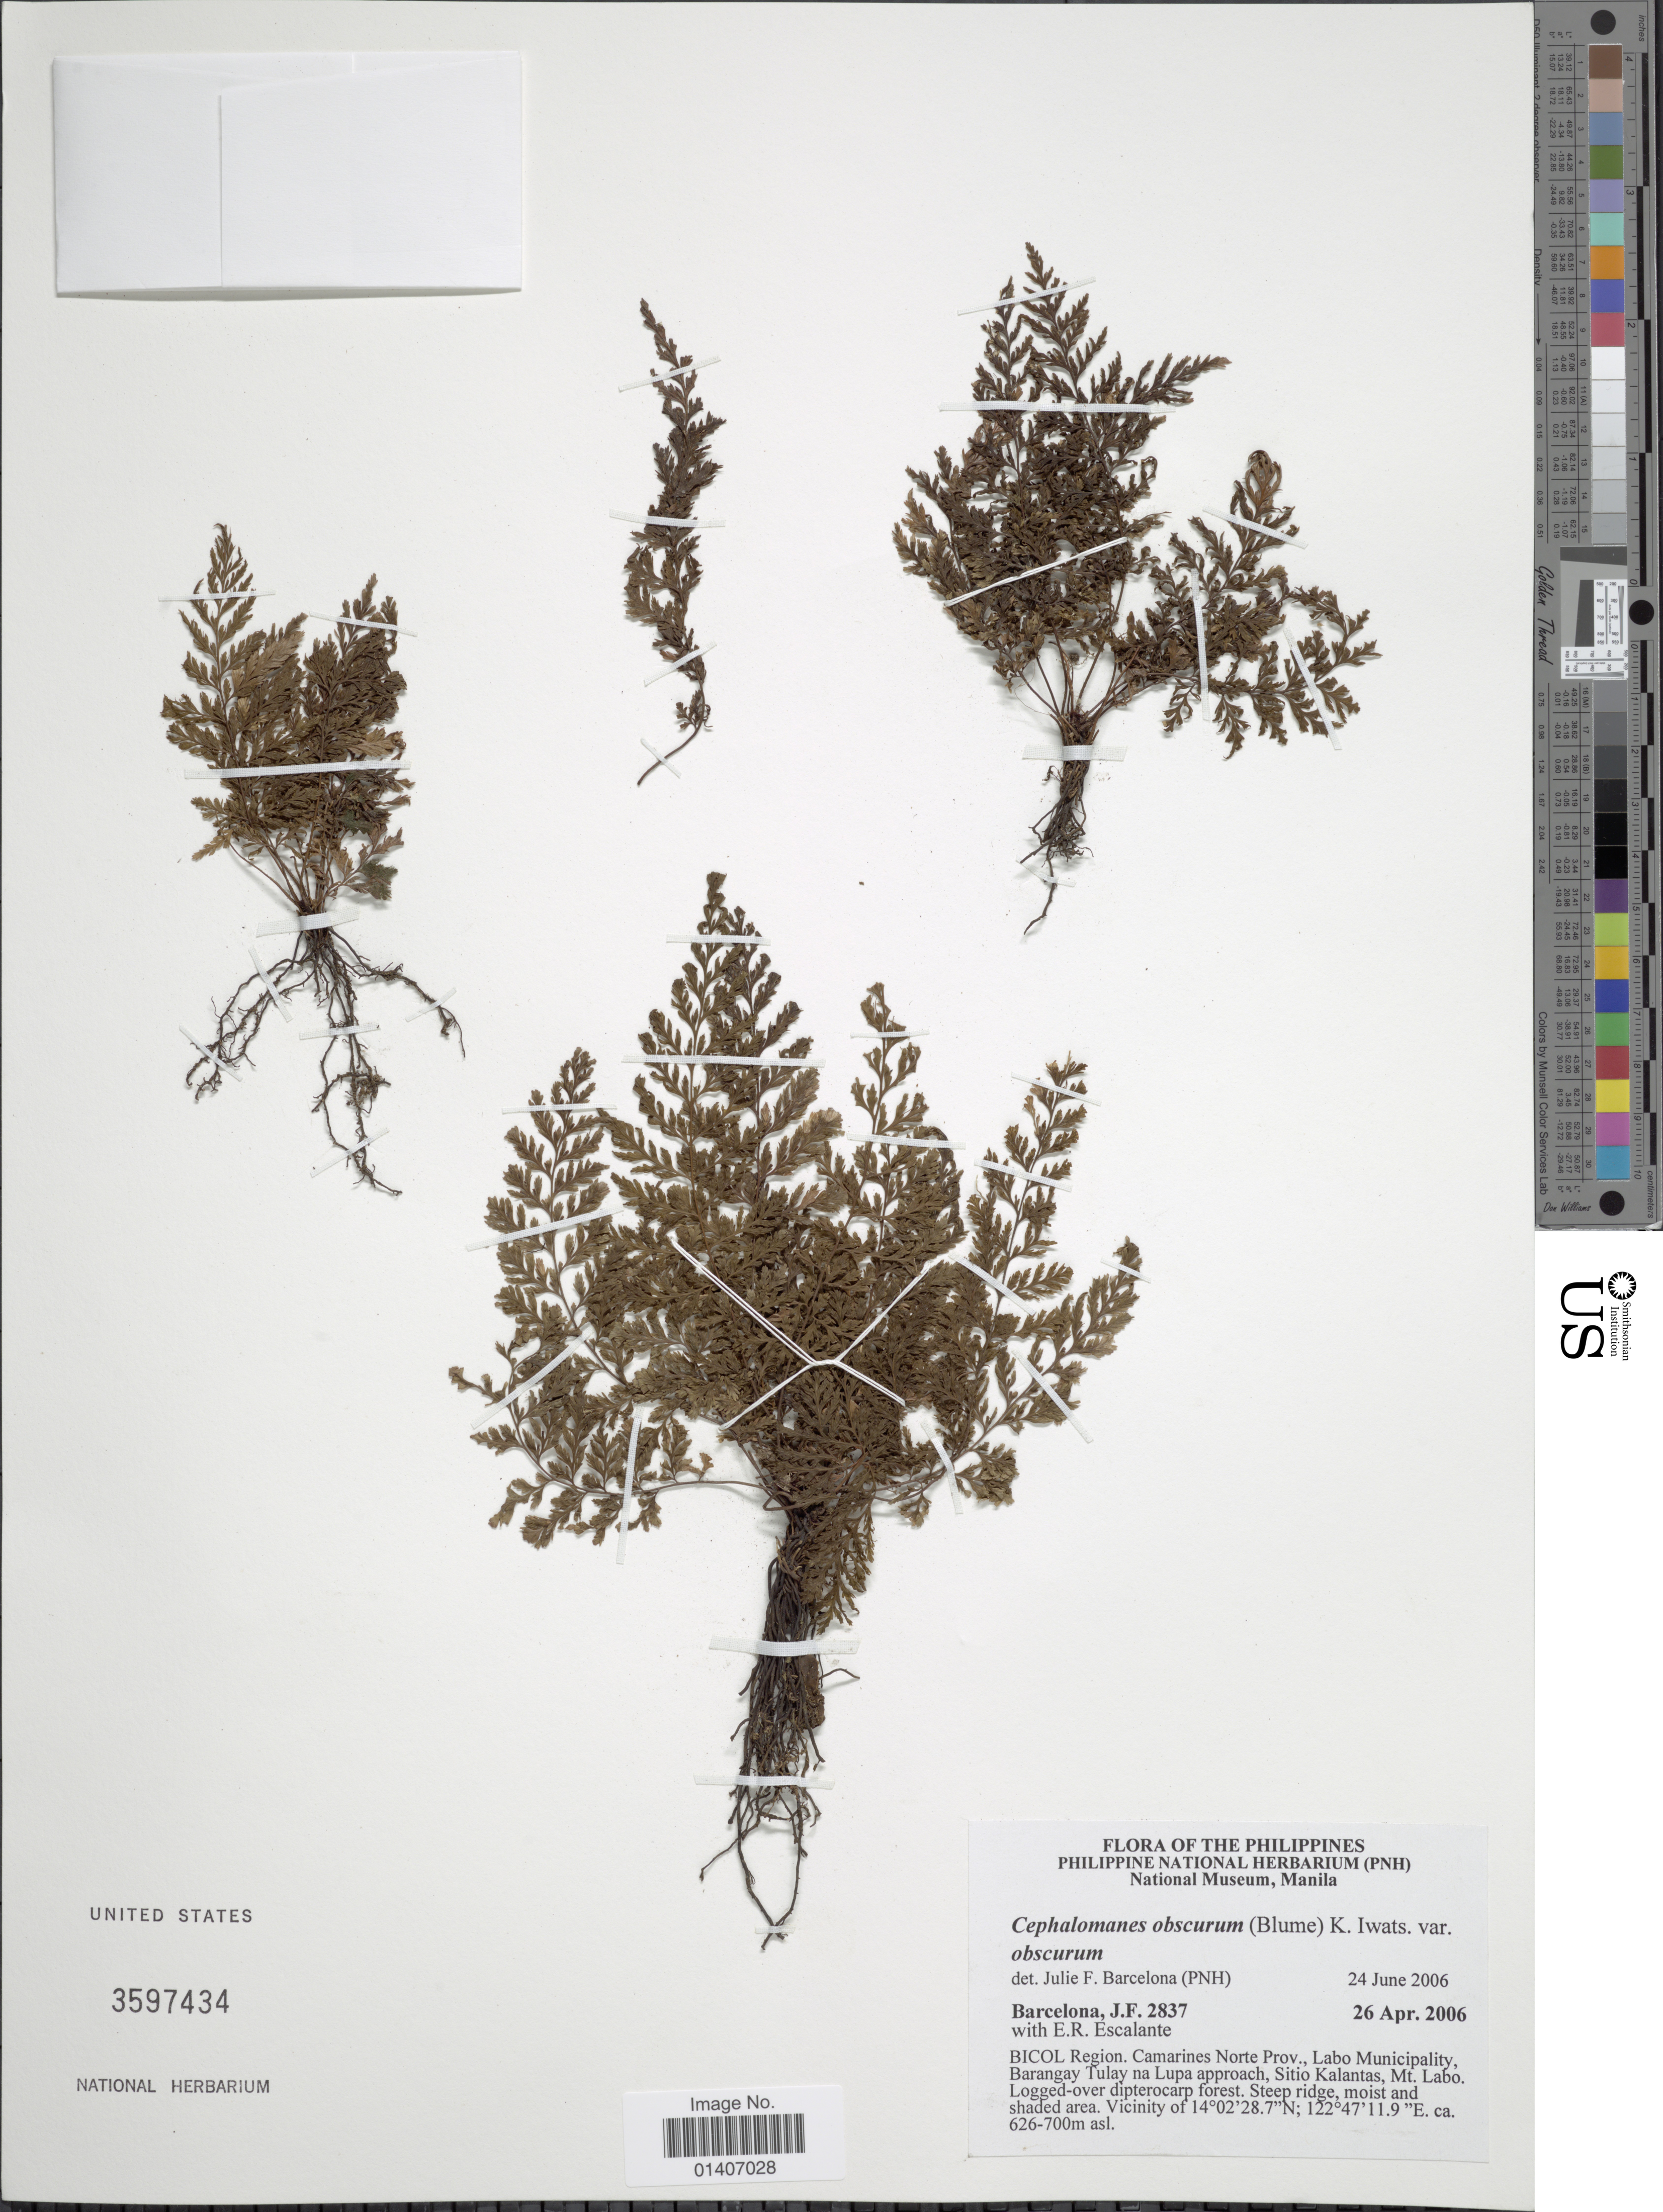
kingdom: Plantae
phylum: Tracheophyta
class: Polypodiopsida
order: Hymenophyllales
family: Hymenophyllaceae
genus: Abrodictyum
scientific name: Abrodictyum obscurum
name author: (Blume) Ebihara & K. Iwats.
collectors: J. F. Barcelona & E. Escalante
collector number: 2837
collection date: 2006-04-26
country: Philippines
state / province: Bicol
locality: Bicol Region, Camarines Norte Prov., Labo Municipality, Barangay Tulay na Lupa approach, Sitio Kalantas, Mt. Labo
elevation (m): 626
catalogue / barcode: US 3597434